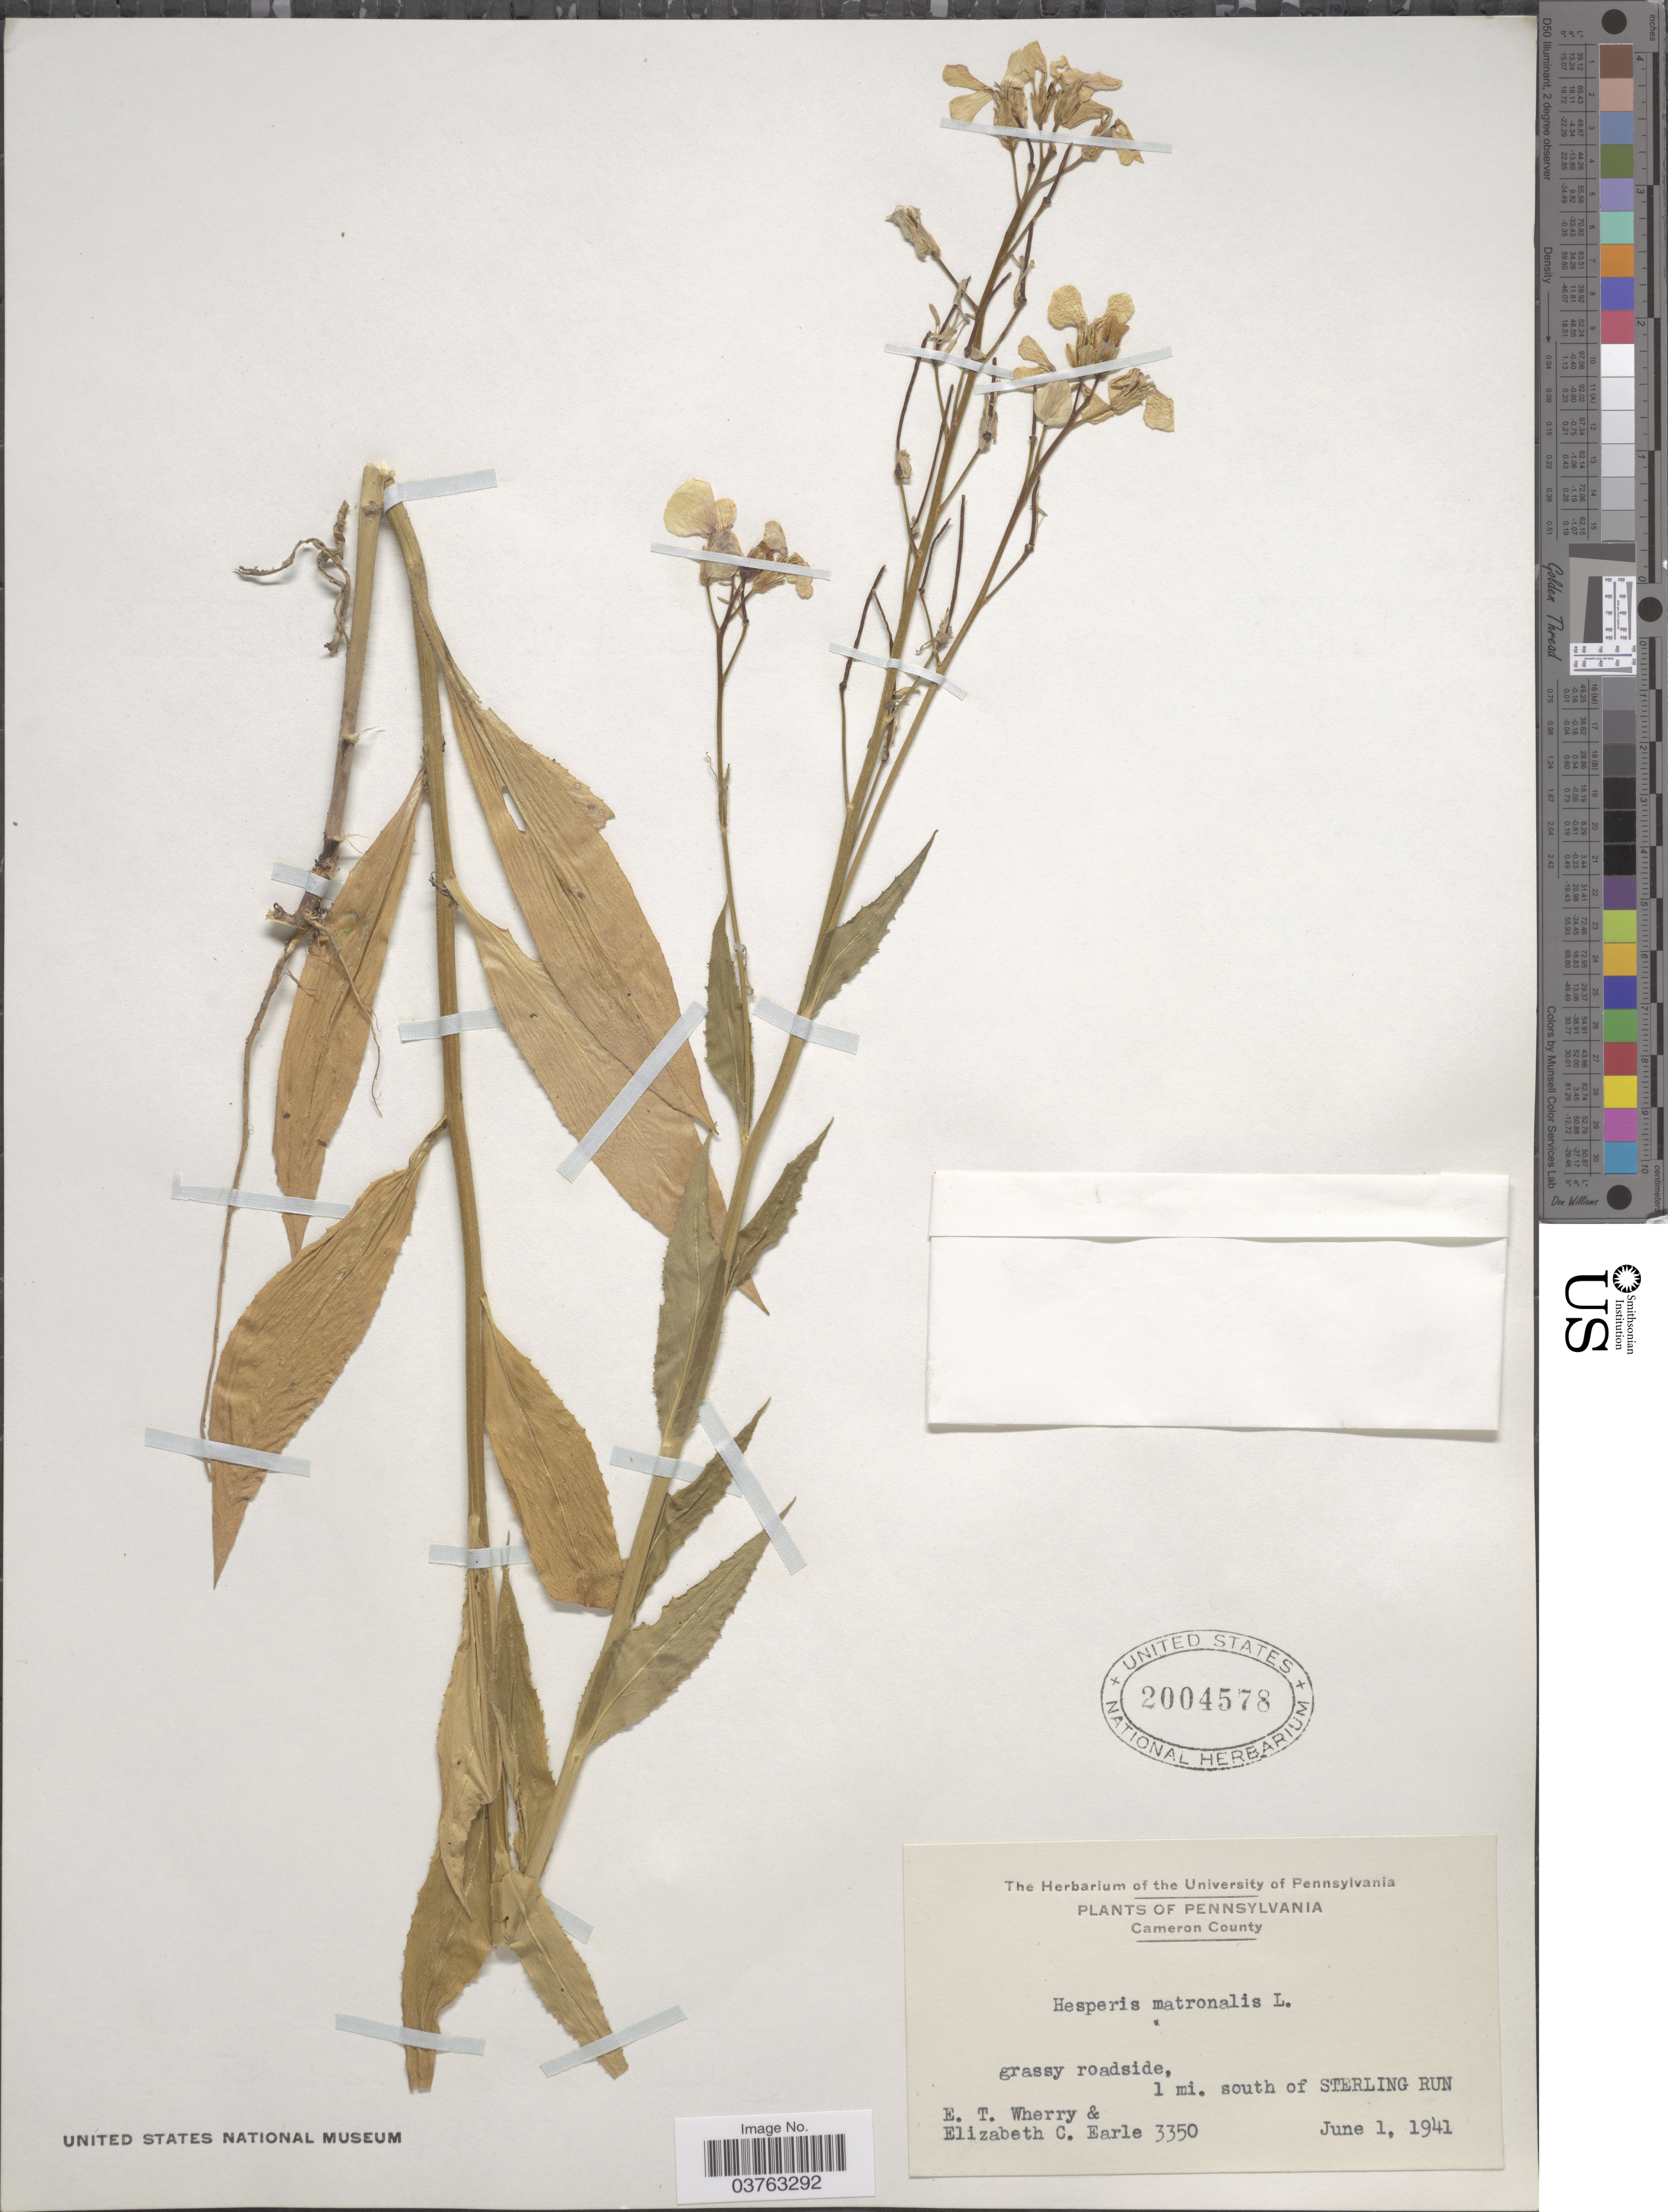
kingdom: Plantae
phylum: Tracheophyta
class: Magnoliopsida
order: Brassicales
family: Brassicaceae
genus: Hesperis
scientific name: Hesperis matronalis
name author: L.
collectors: E. T. Wherry & E. C. Earle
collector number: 3350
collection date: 1941-06-01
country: United States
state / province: Pennsylvania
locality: Cameron County. 1 mi. south of Sterling Run.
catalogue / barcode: US 2004578